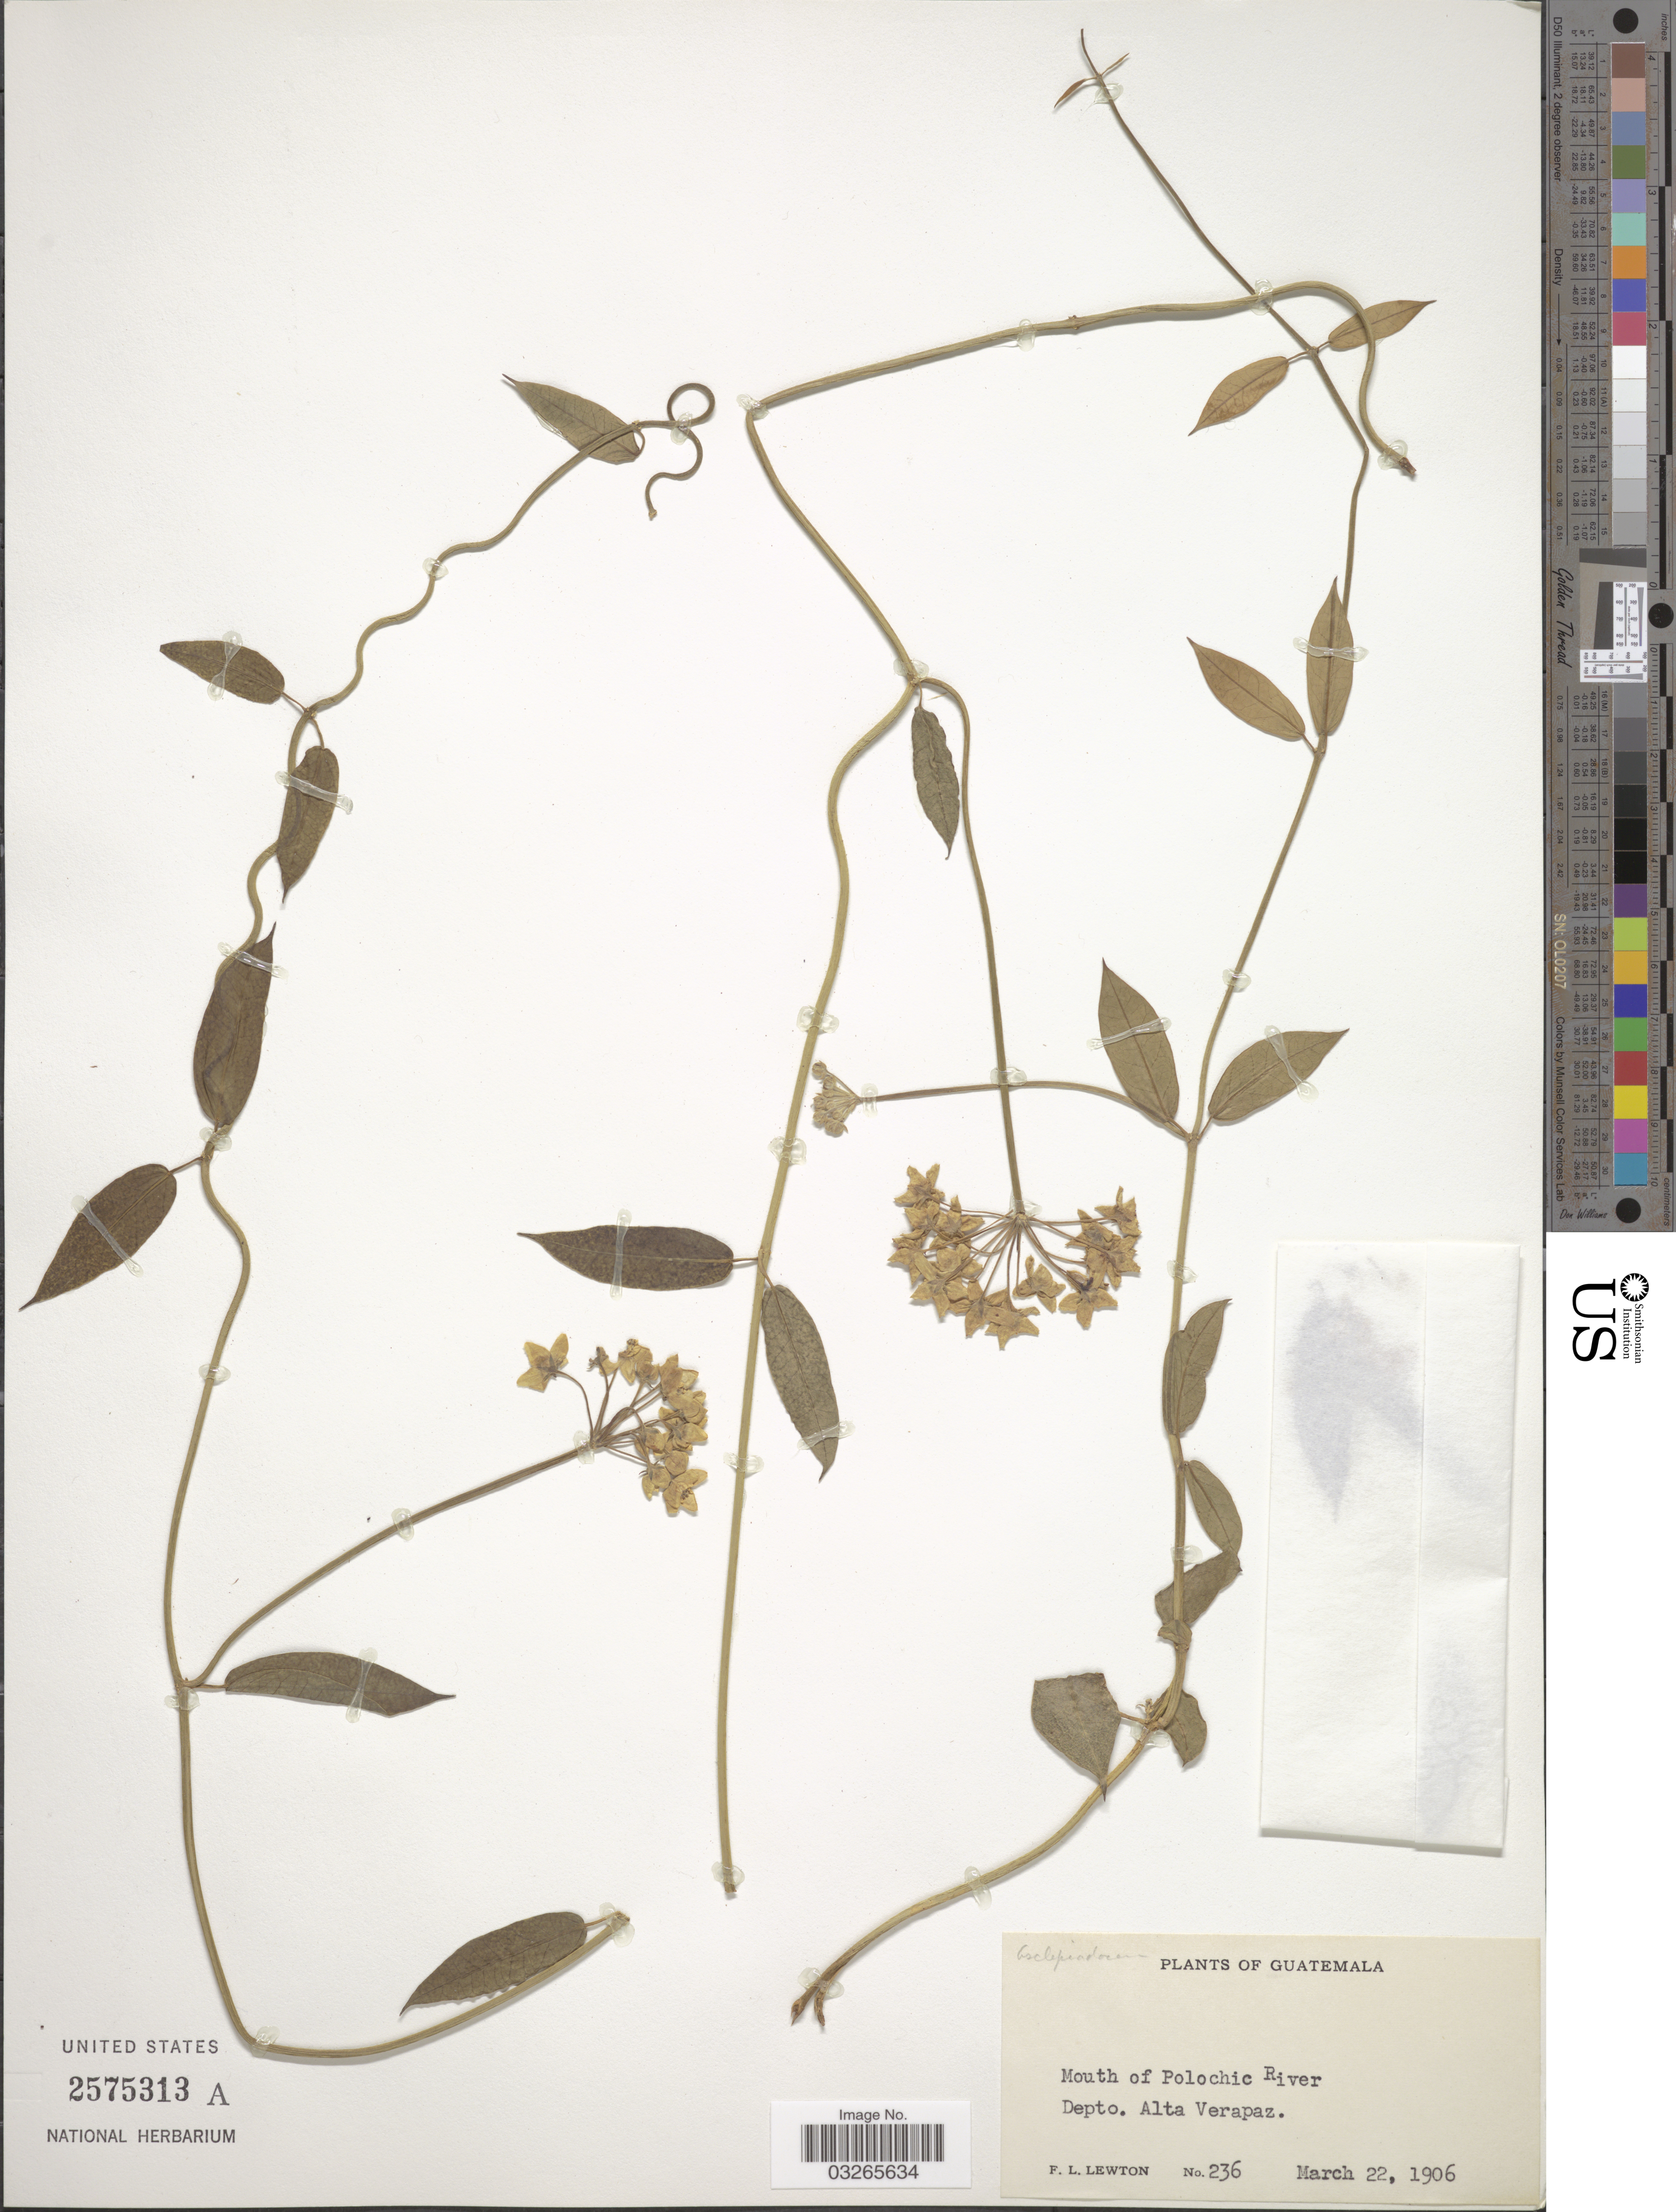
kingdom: Plantae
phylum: Tracheophyta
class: Magnoliopsida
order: Gentianales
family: Apocynaceae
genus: Sarcostemma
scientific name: Sarcostemma sp.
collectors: F. L. Lewton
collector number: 236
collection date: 1906-03-22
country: Guatemala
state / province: Alta Verapaz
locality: Mouth of Polochic River, Depto. Alta Verapaz.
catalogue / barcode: US 2575313A